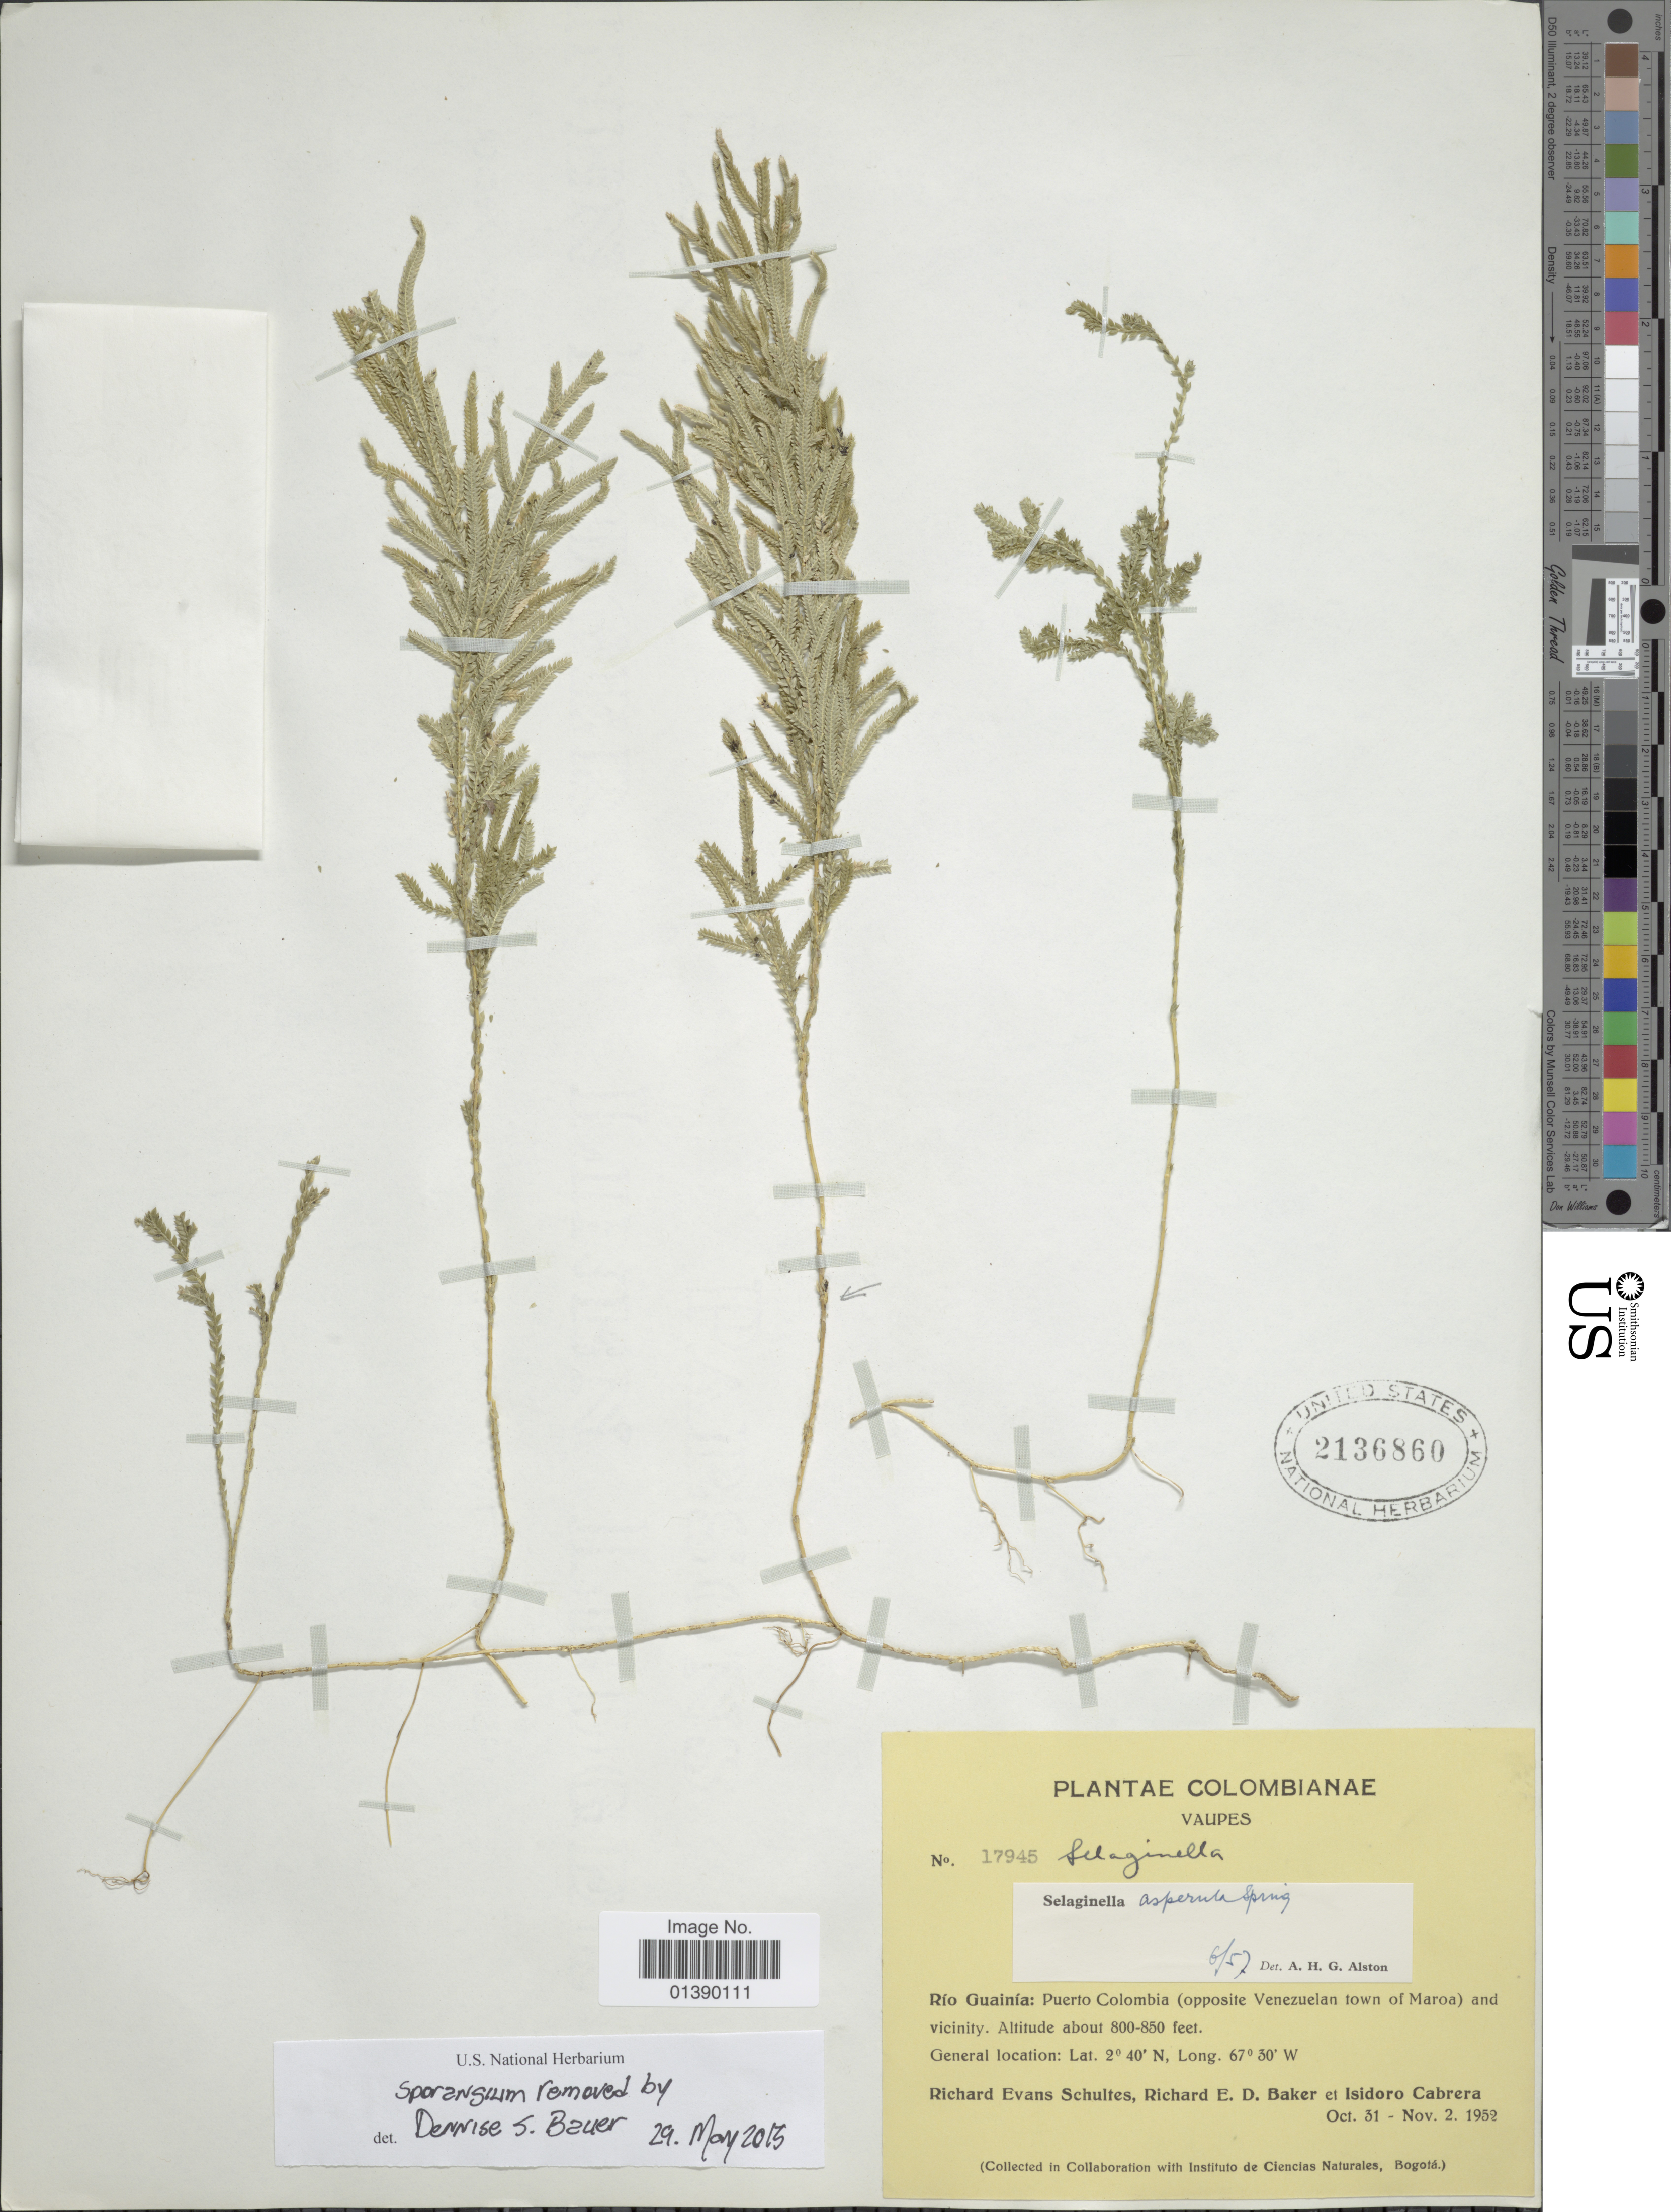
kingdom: Plantae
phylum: Tracheophyta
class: Lycopodiopsida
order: Selaginellales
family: Selaginellaceae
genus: Selaginella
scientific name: Selaginella asperula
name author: Spring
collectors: R. E. Schultes, R. E. D. Baker & I. Cabrera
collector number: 17945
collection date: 1952-10-31/1952-11-02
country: Colombia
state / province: Vaupés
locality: Río Guainía: Puerto Colombia (opposite Venezuelan town of Maroa) and vicinity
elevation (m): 244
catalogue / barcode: US 2136860